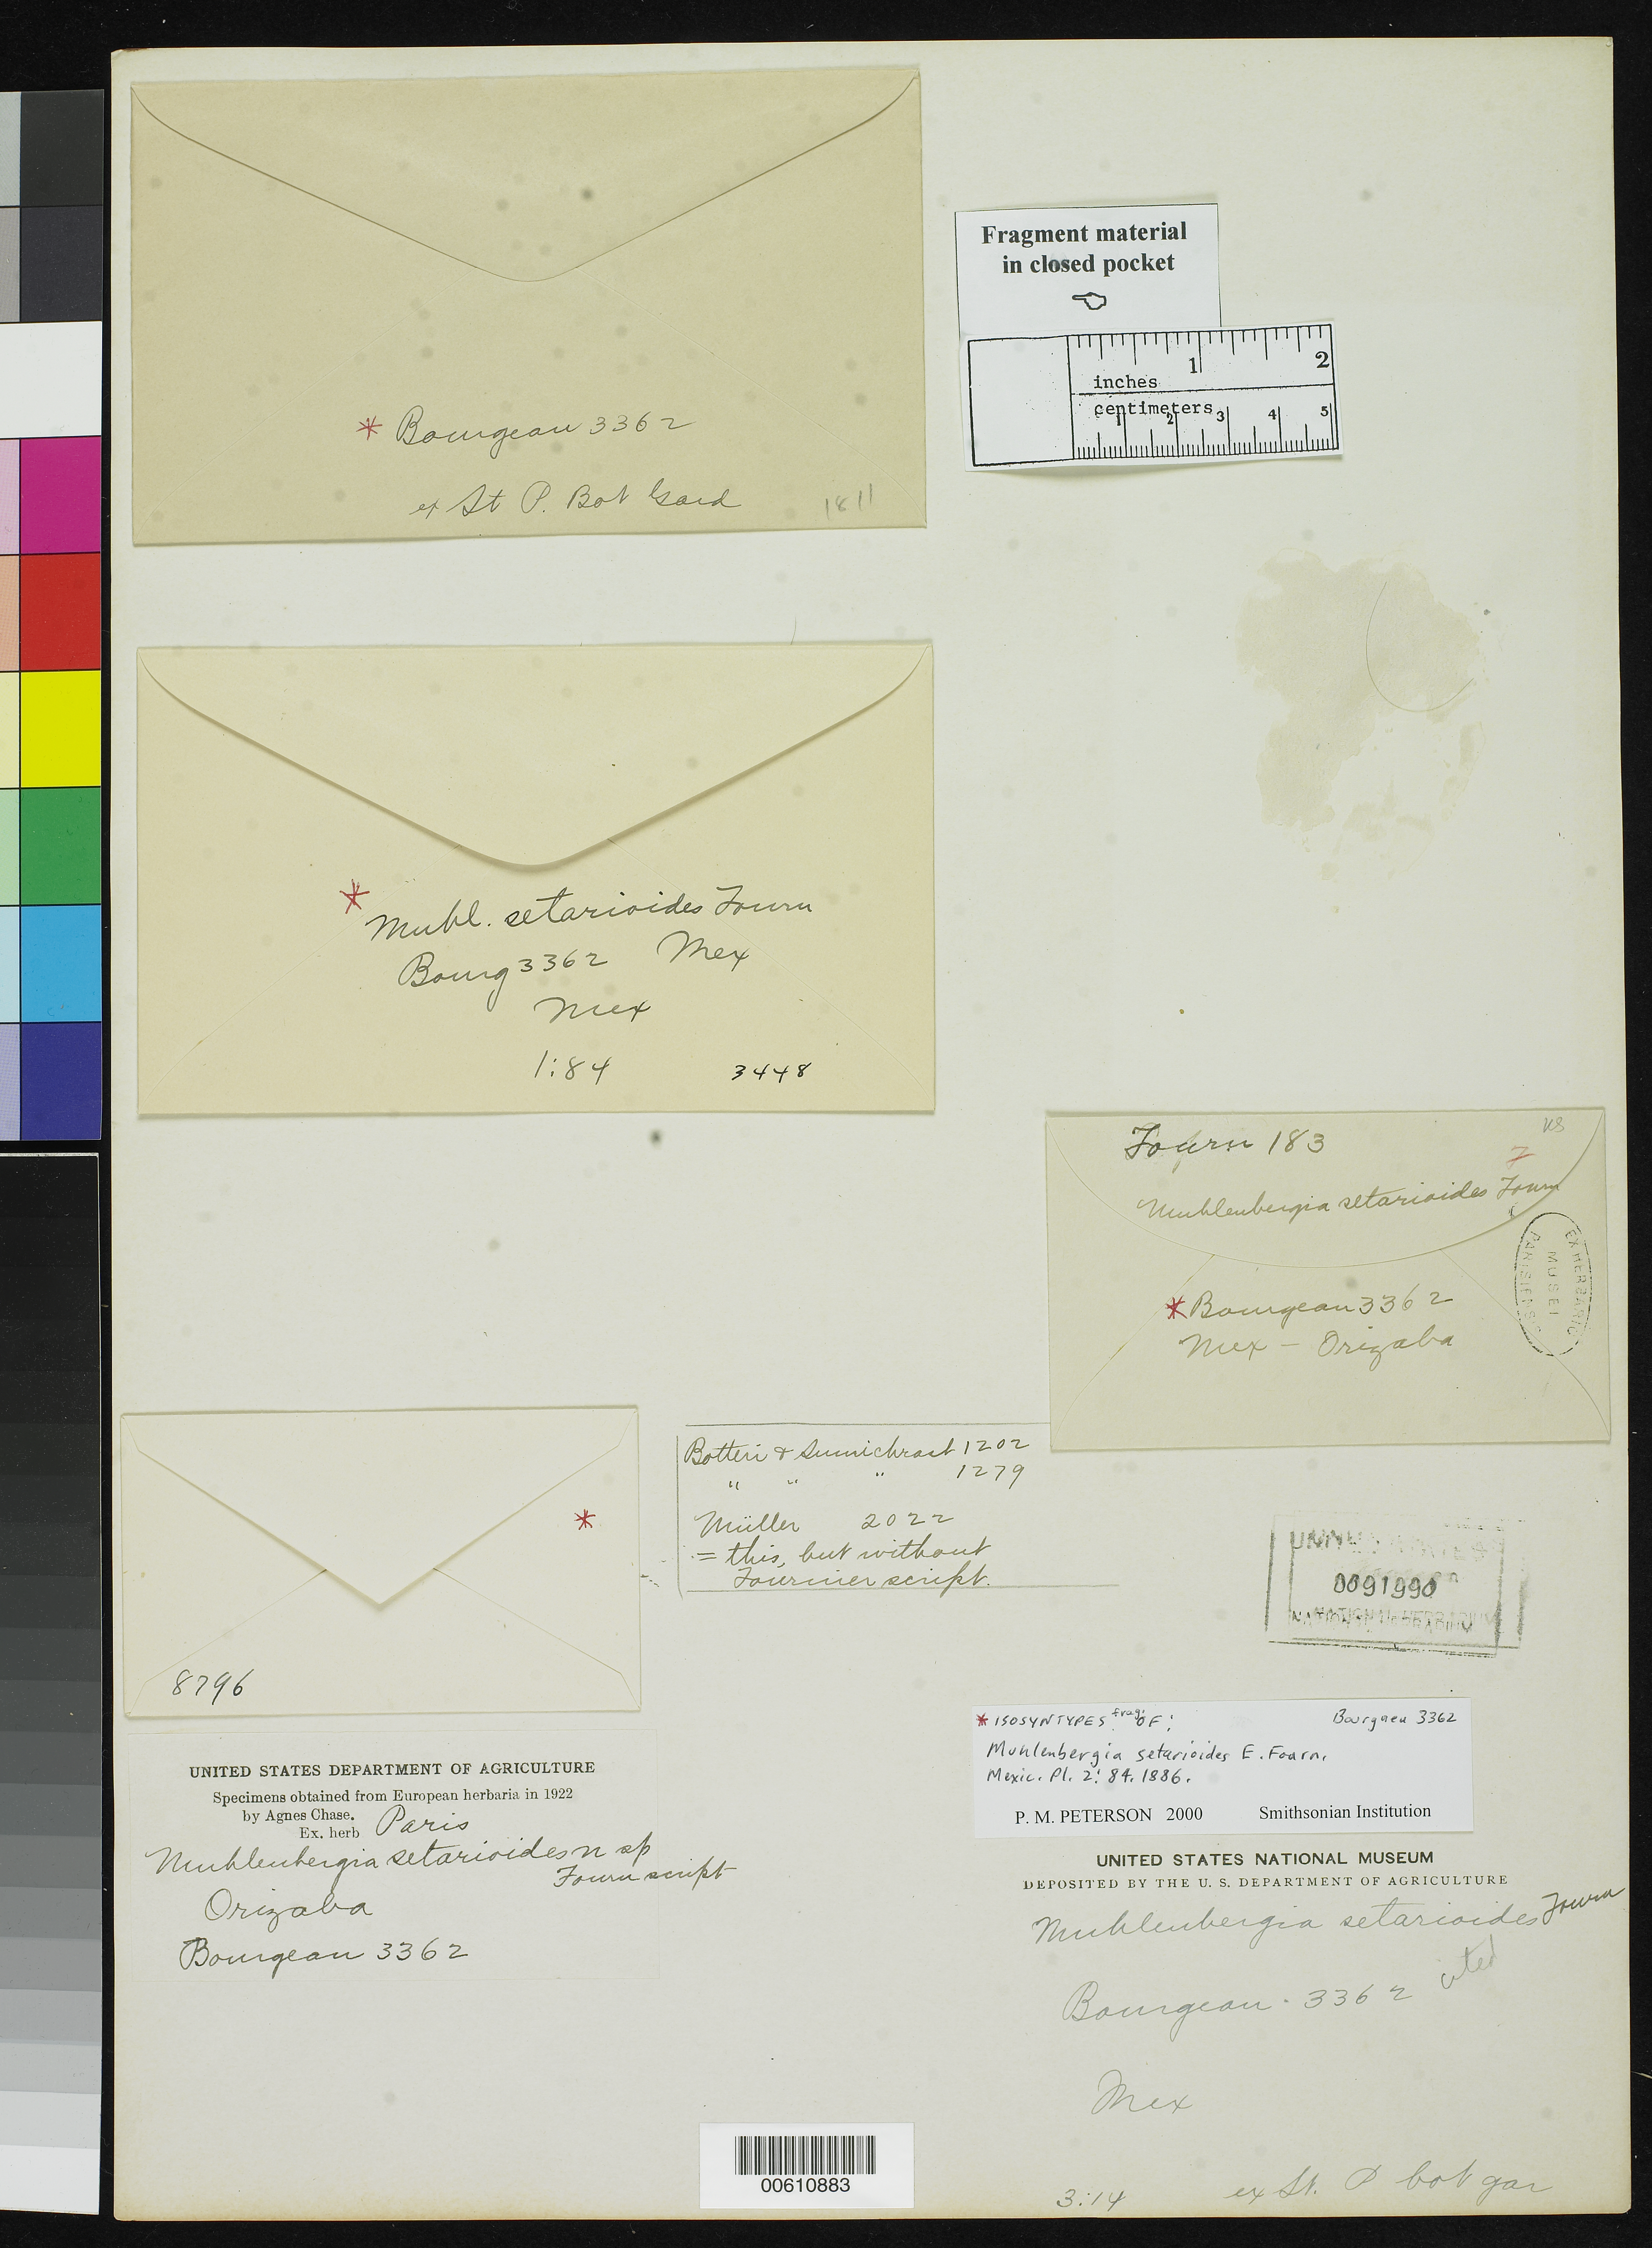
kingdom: Plantae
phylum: Tracheophyta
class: Liliopsida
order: Poales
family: Poaceae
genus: Muhlenbergia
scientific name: Muhlenbergia setarioides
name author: E. Fourn.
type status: Type Fragment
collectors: E. Bourgeau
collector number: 3362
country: Mexico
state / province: Veracruz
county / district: Orizaba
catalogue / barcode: US 91990